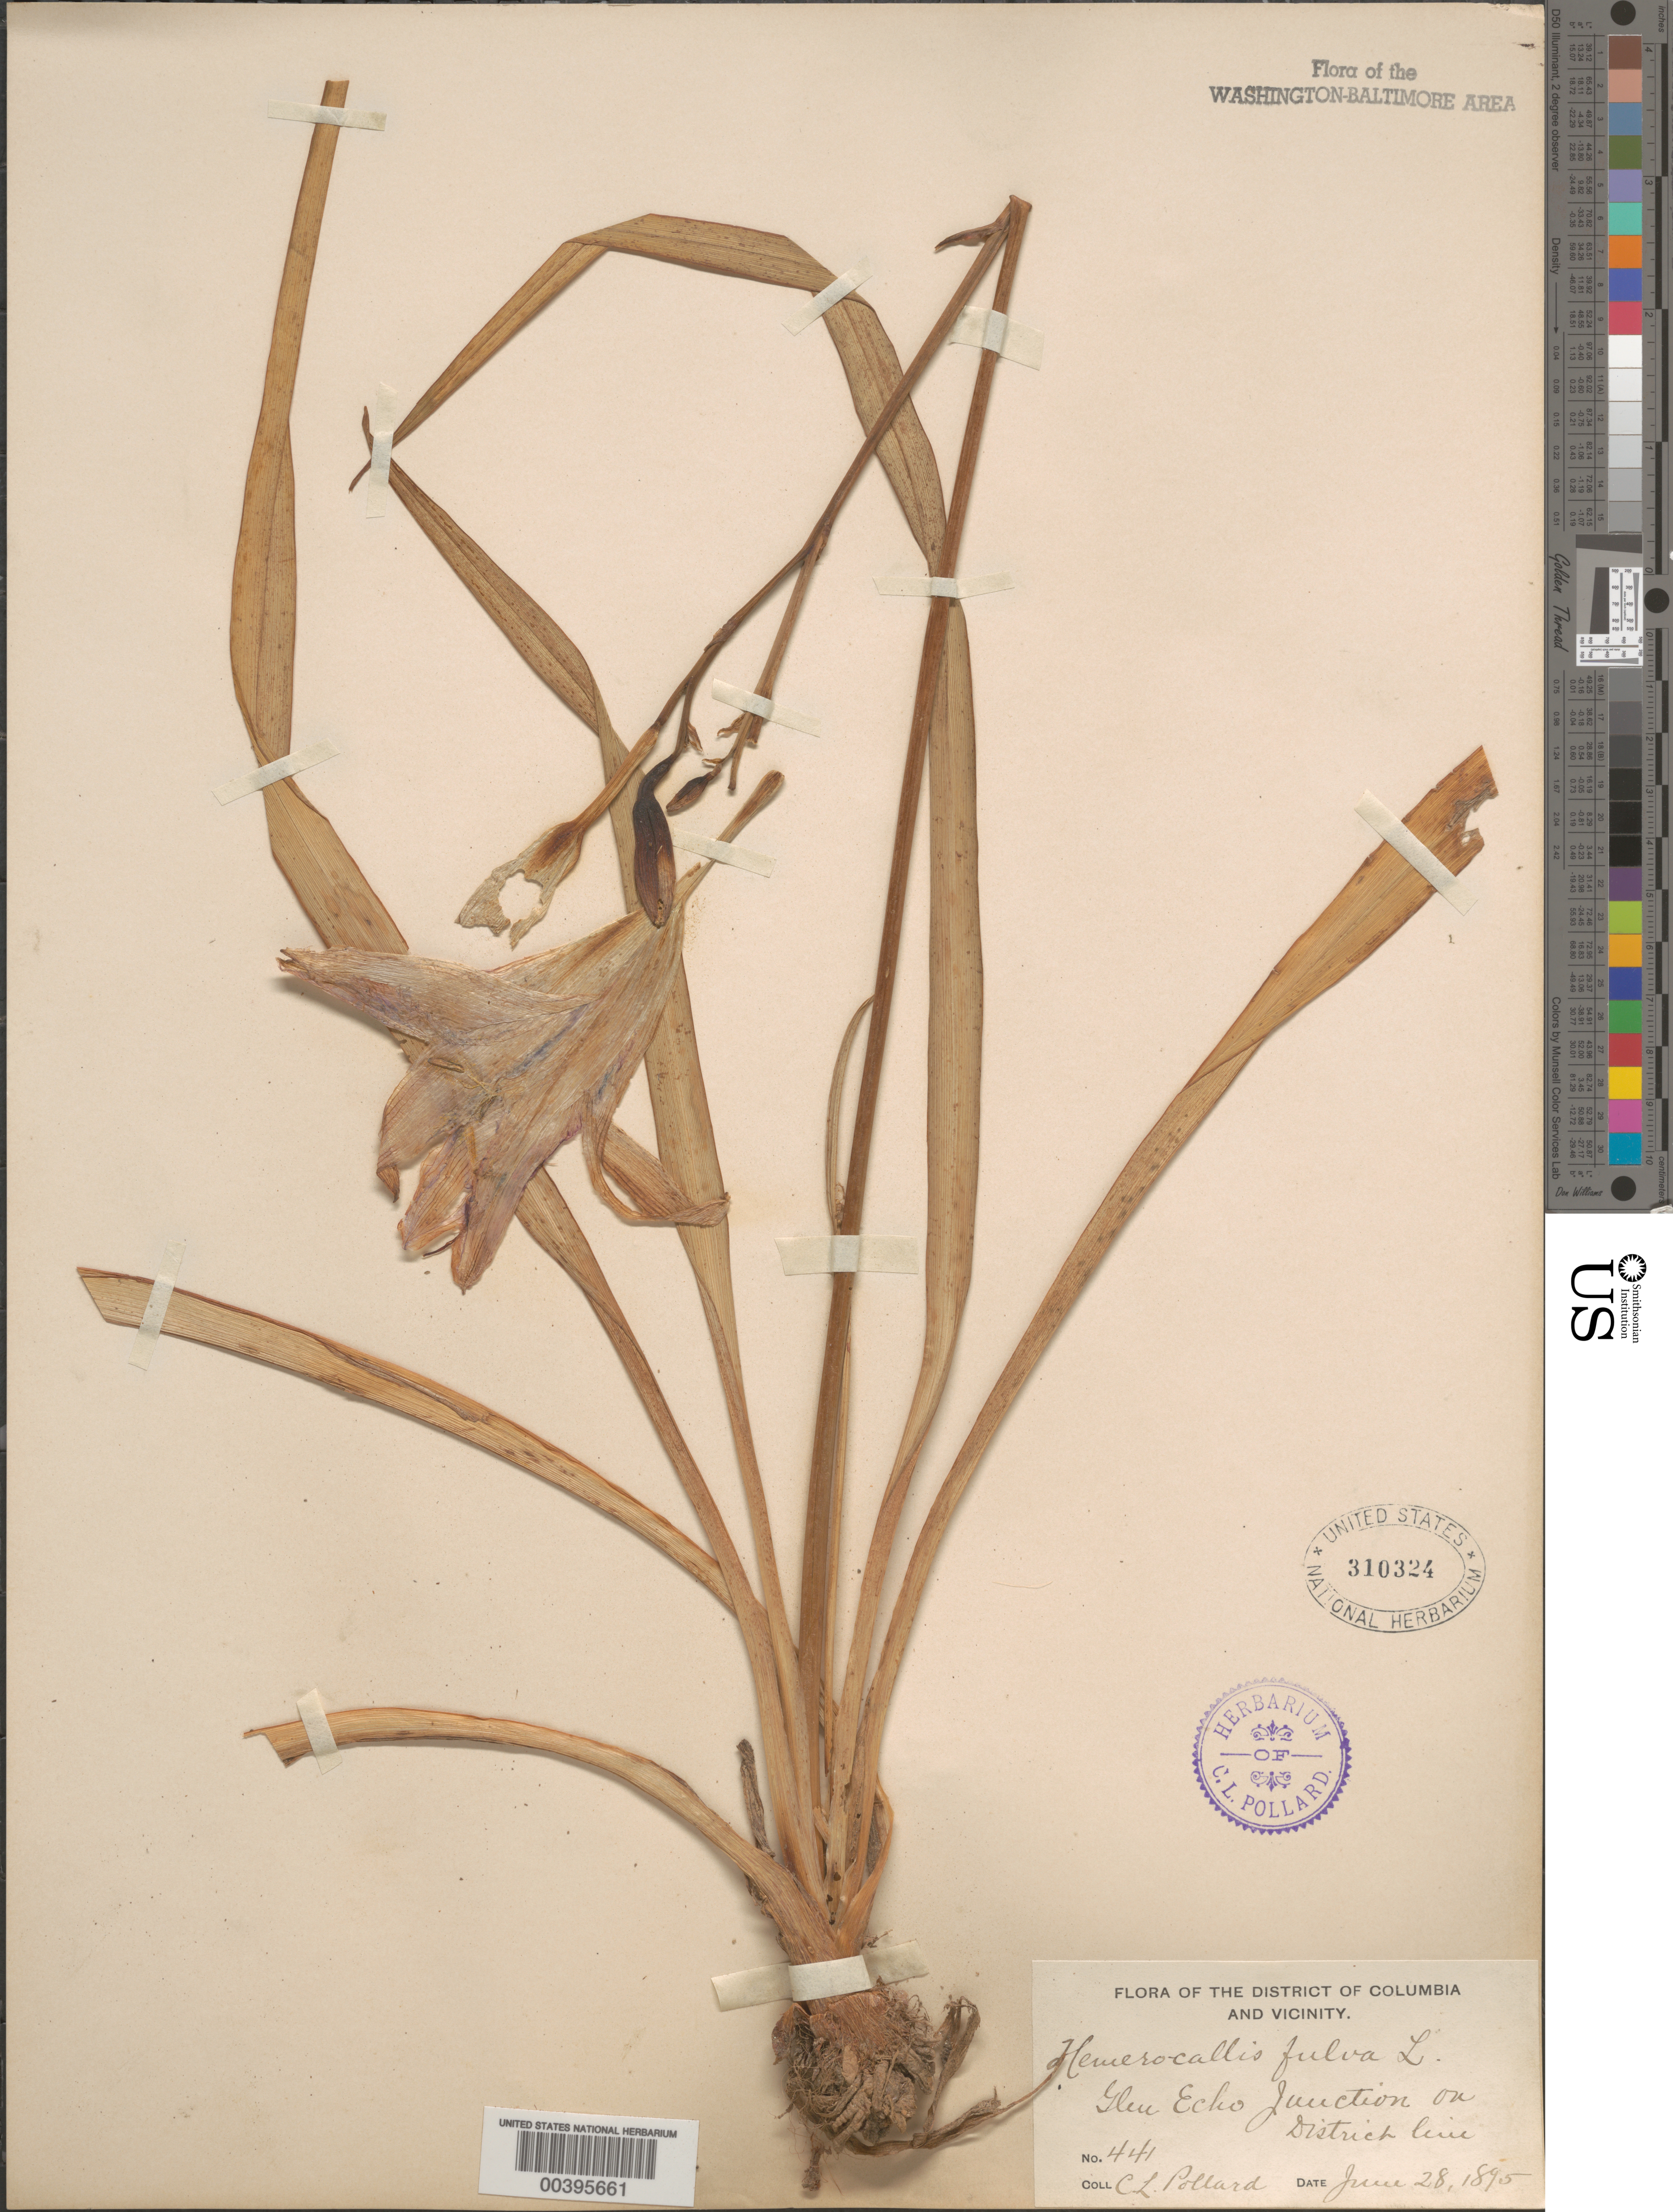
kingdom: Plantae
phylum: Tracheophyta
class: Liliopsida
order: Asparagales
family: Asphodelaceae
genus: Hemerocallis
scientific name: Hemerocallis fulva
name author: L.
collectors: C. L. Pollard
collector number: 441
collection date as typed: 28 Jun 1895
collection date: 1895-06-28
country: United States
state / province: Maryland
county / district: Montgomery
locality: Glen Echo Junction on District Line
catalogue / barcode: US 310324